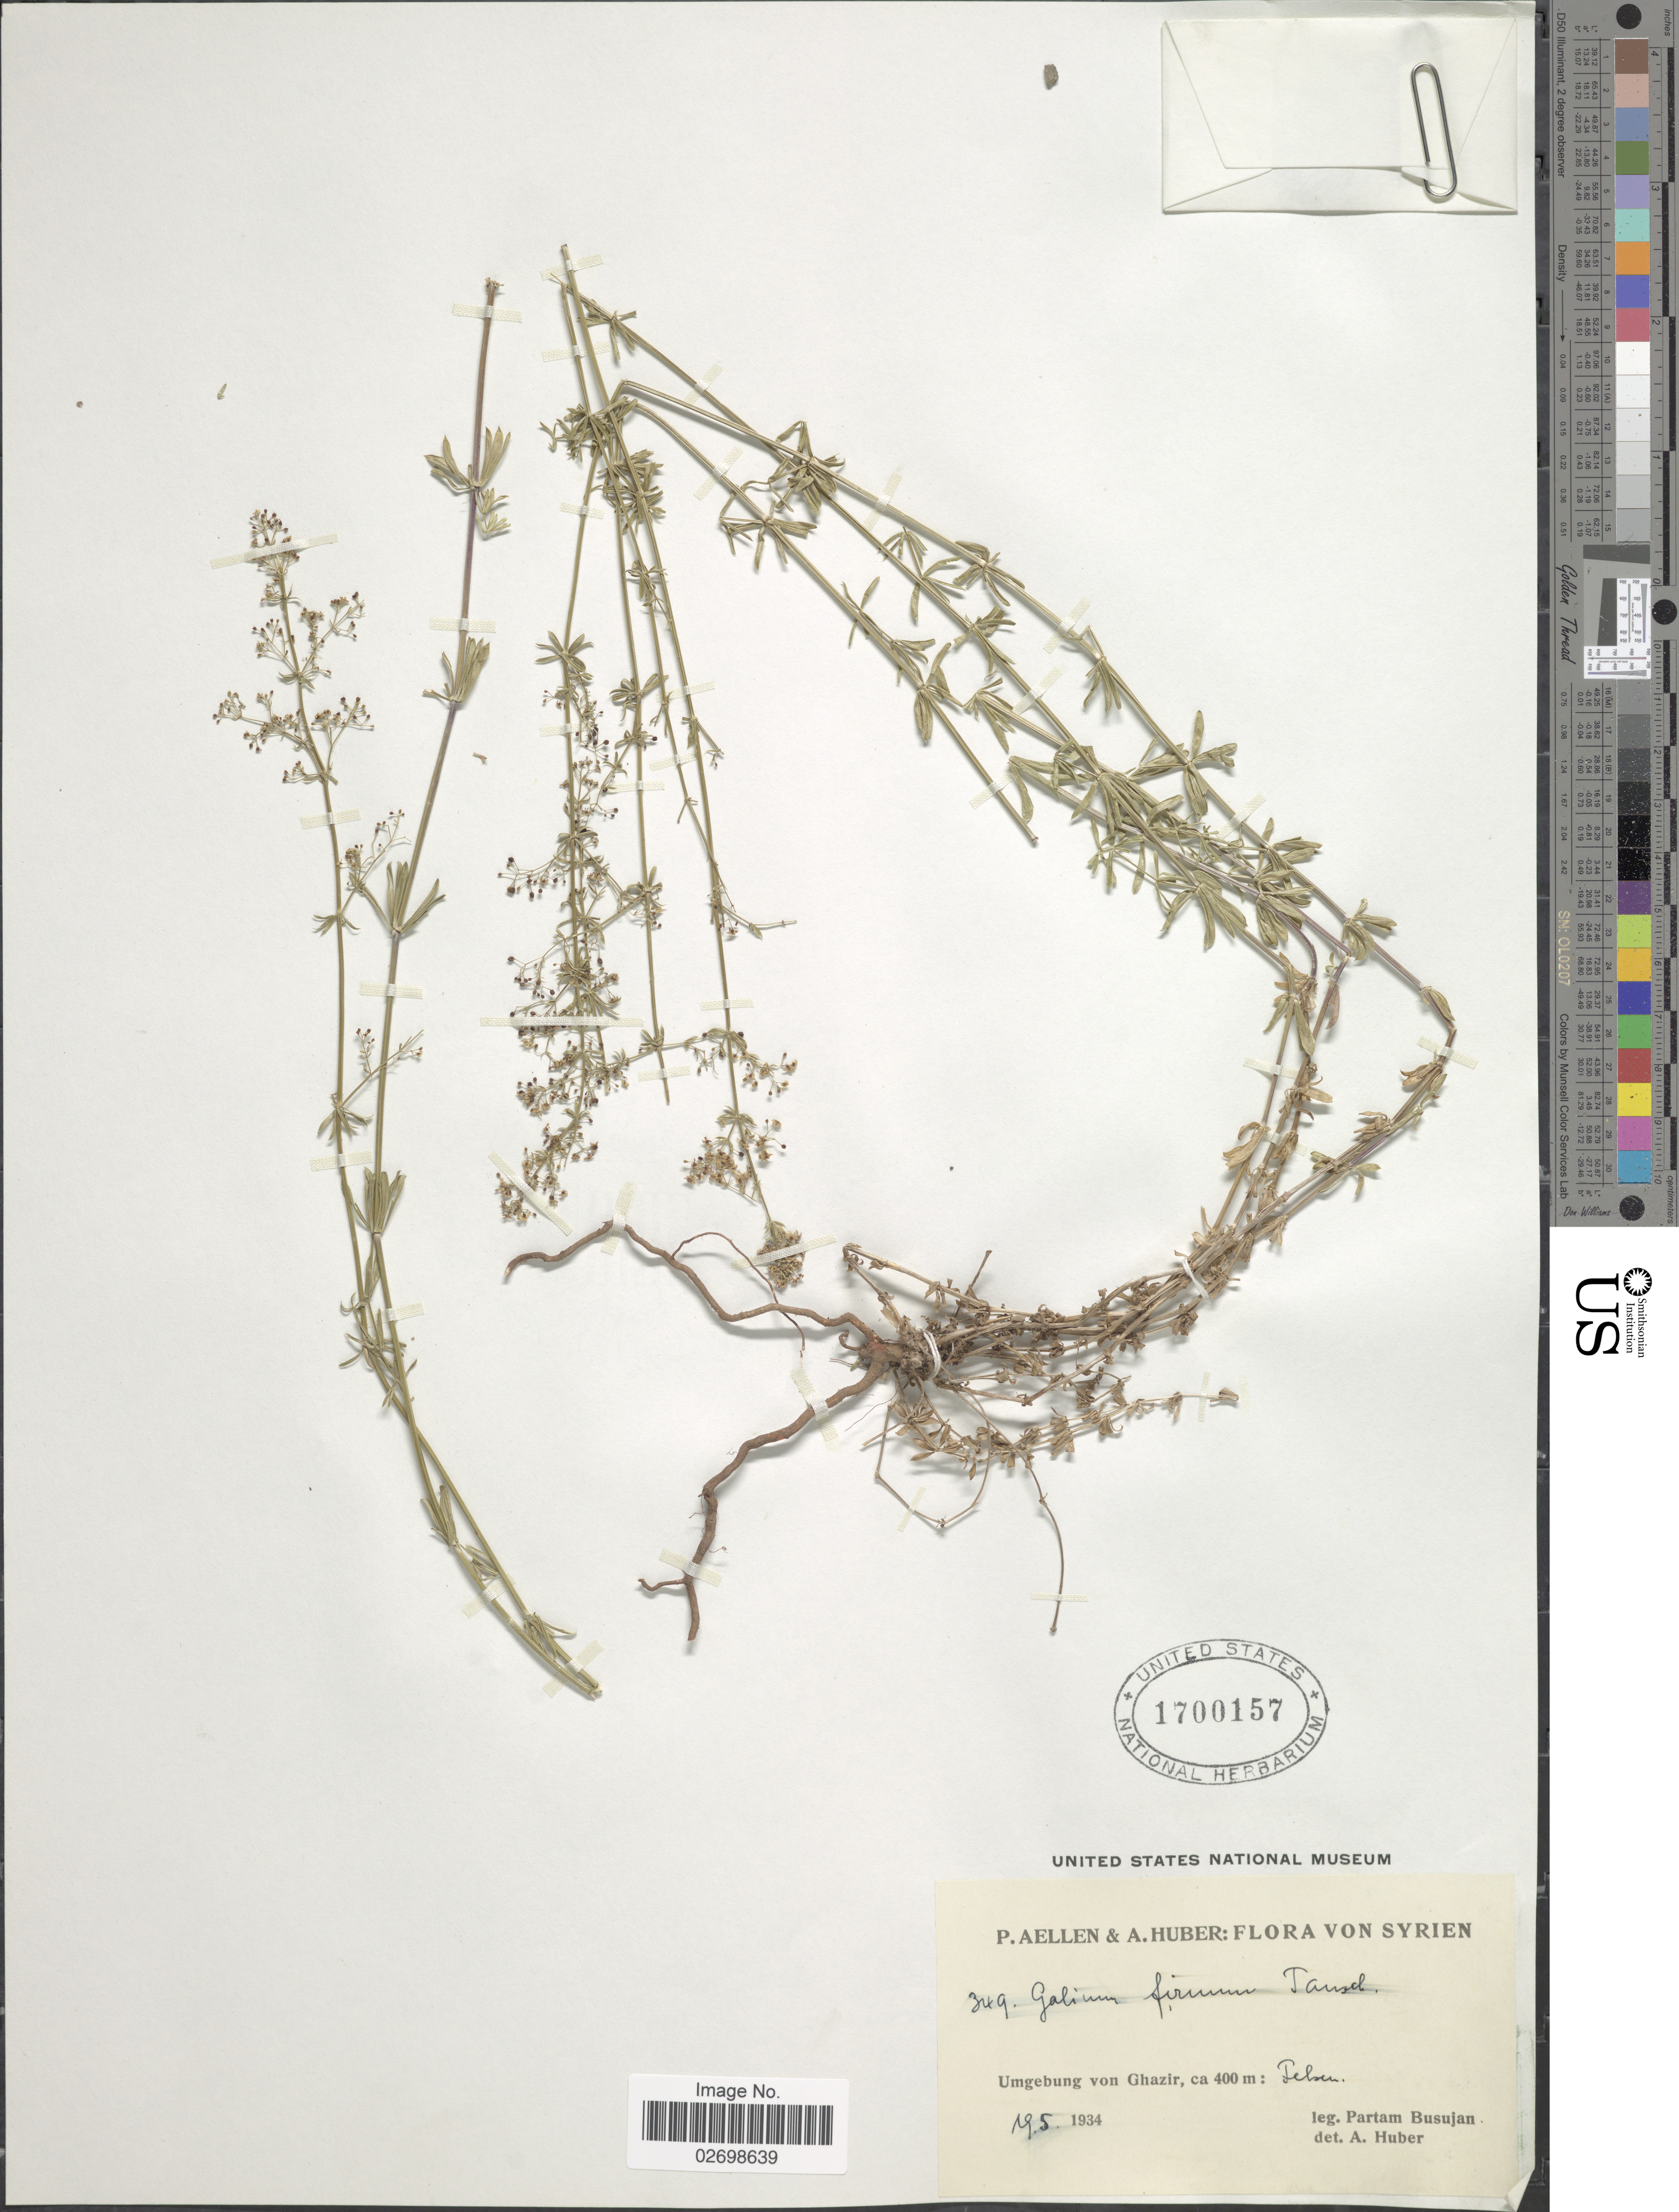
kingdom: Plantae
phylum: Tracheophyta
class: Magnoliopsida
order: Gentianales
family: Rubiaceae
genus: Galium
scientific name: Galium firmum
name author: Tausch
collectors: P. Busujan, P. Aellen & A. Huber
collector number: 349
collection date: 1934-05-19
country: Syria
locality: Umgebung von Ghazir: Telsen [interpreted]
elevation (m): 400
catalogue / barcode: US 1700157